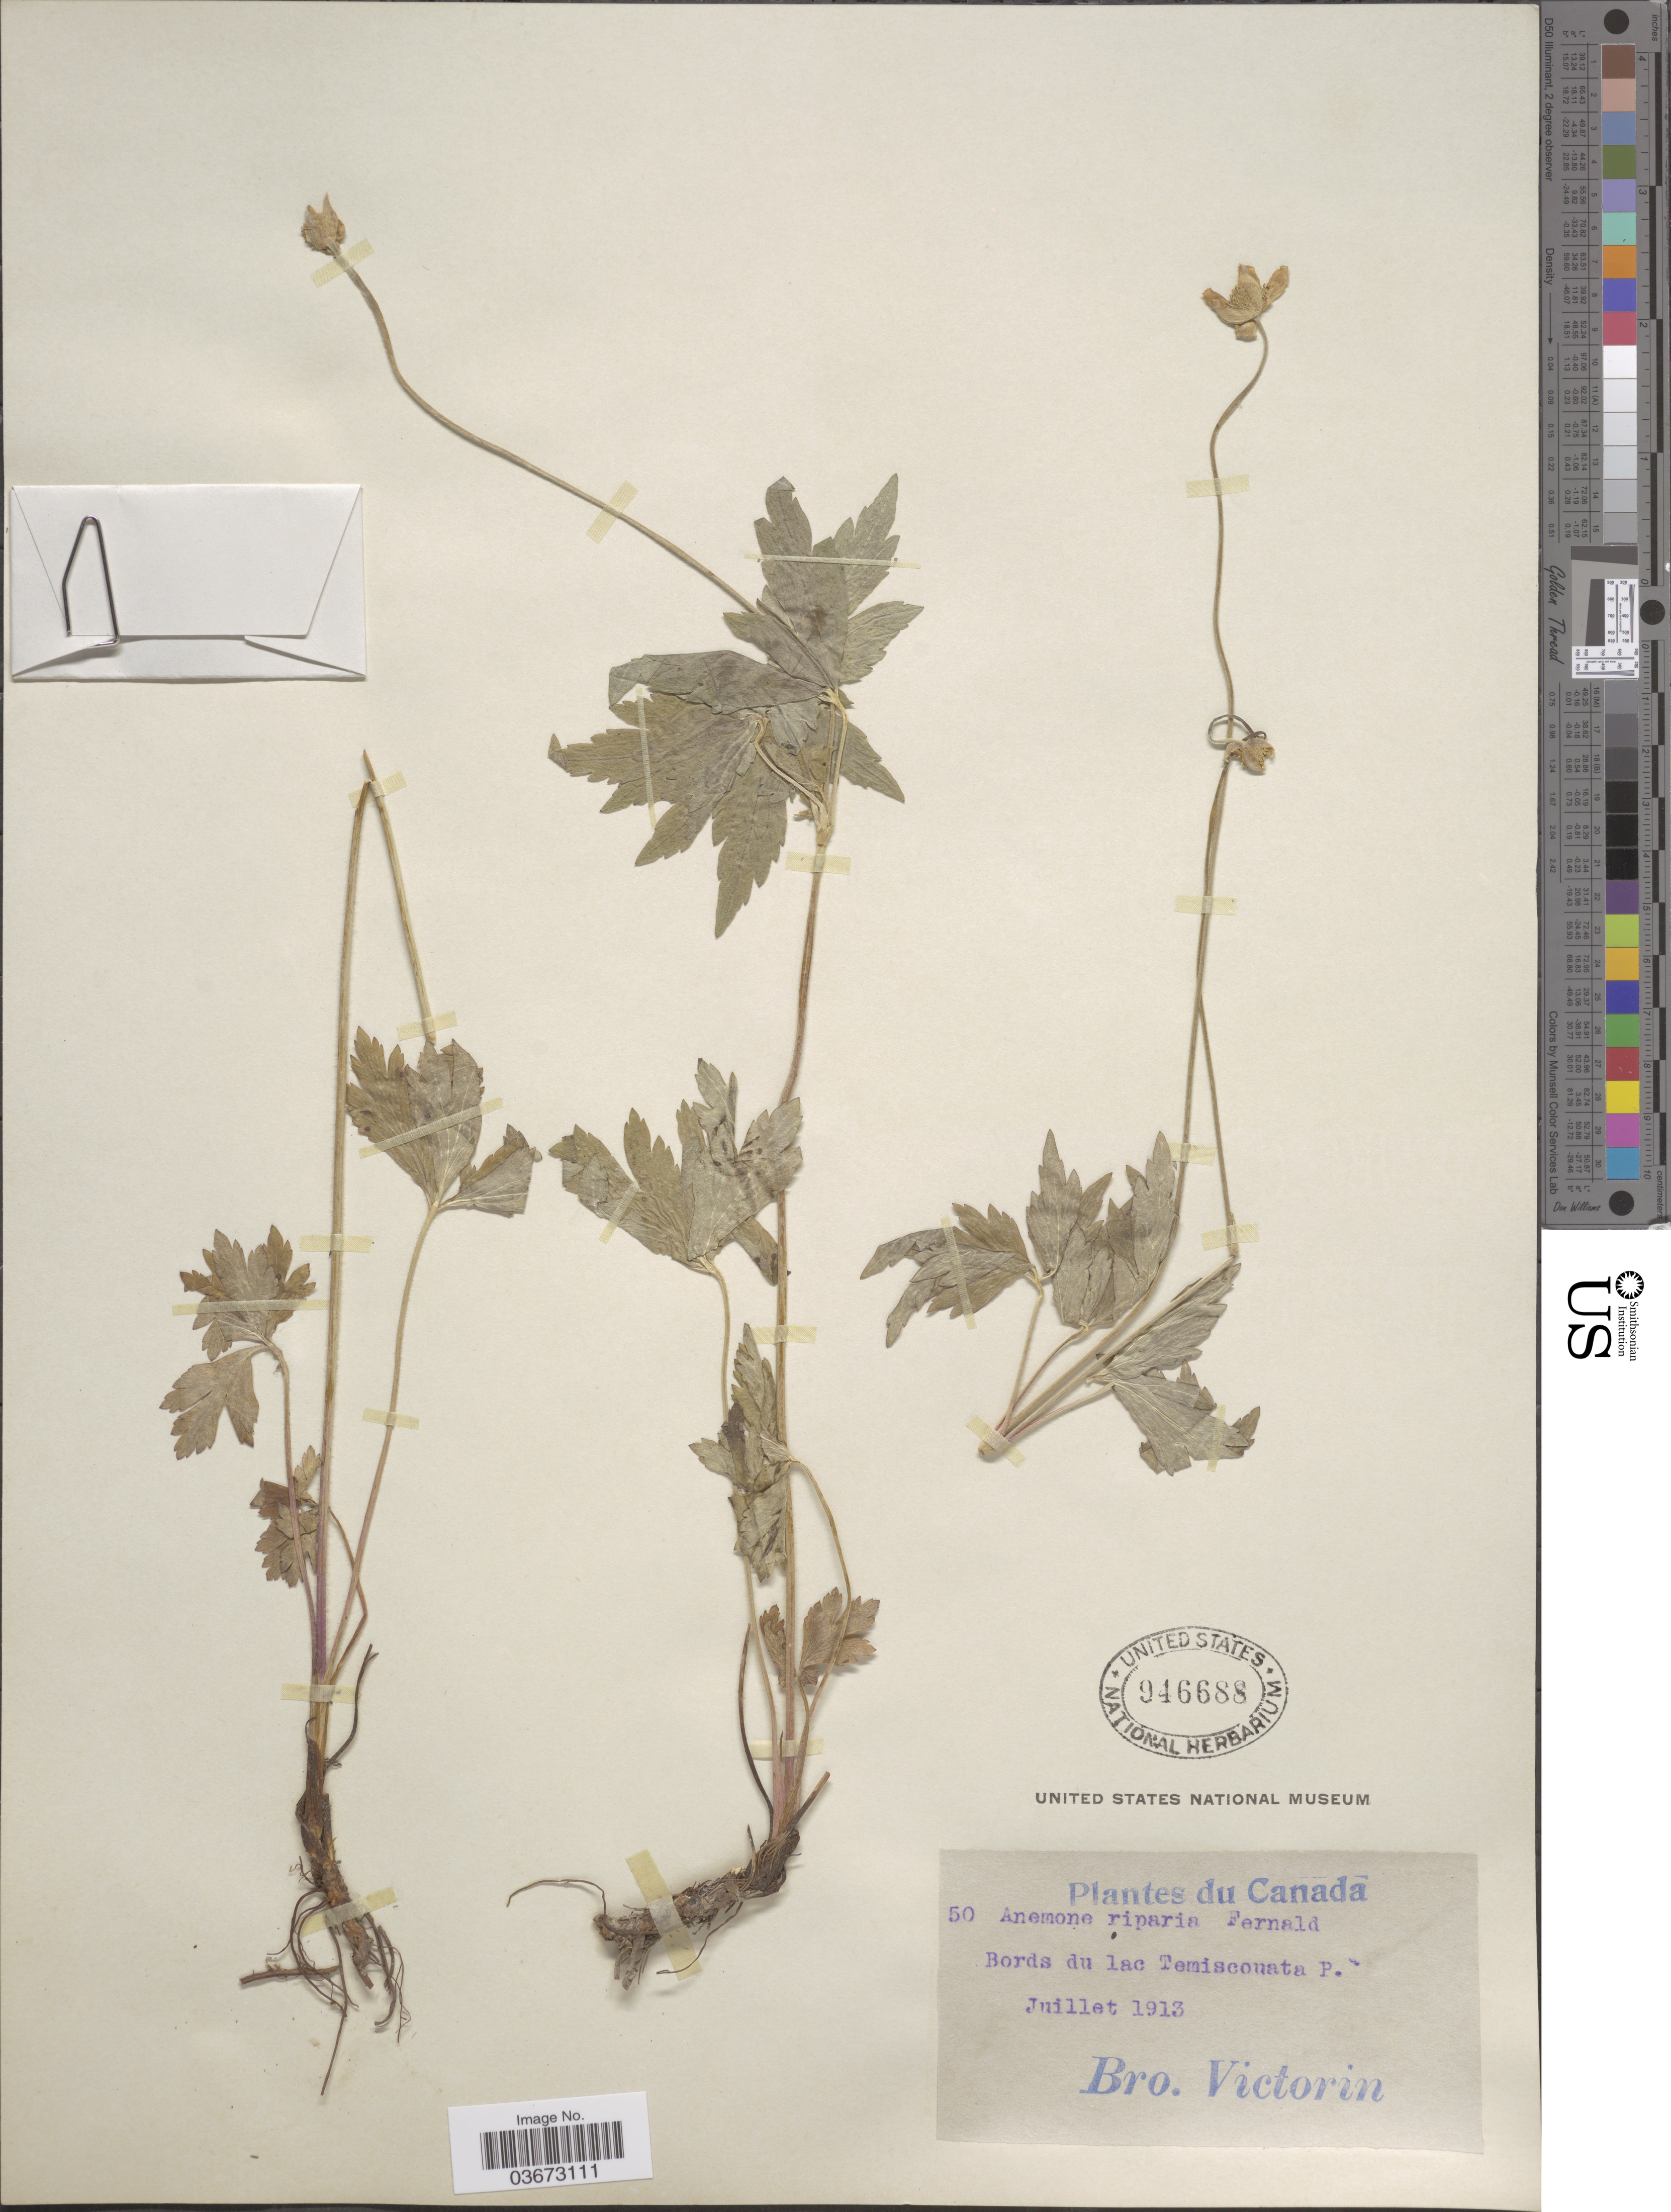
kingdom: Plantae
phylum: Tracheophyta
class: Magnoliopsida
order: Ranunculales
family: Ranunculaceae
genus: Anemone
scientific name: Anemone riparia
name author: Fernald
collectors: B. Victorin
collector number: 50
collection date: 1913-07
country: Canada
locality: Bords du lac Temiscouata P.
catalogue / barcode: US 946688